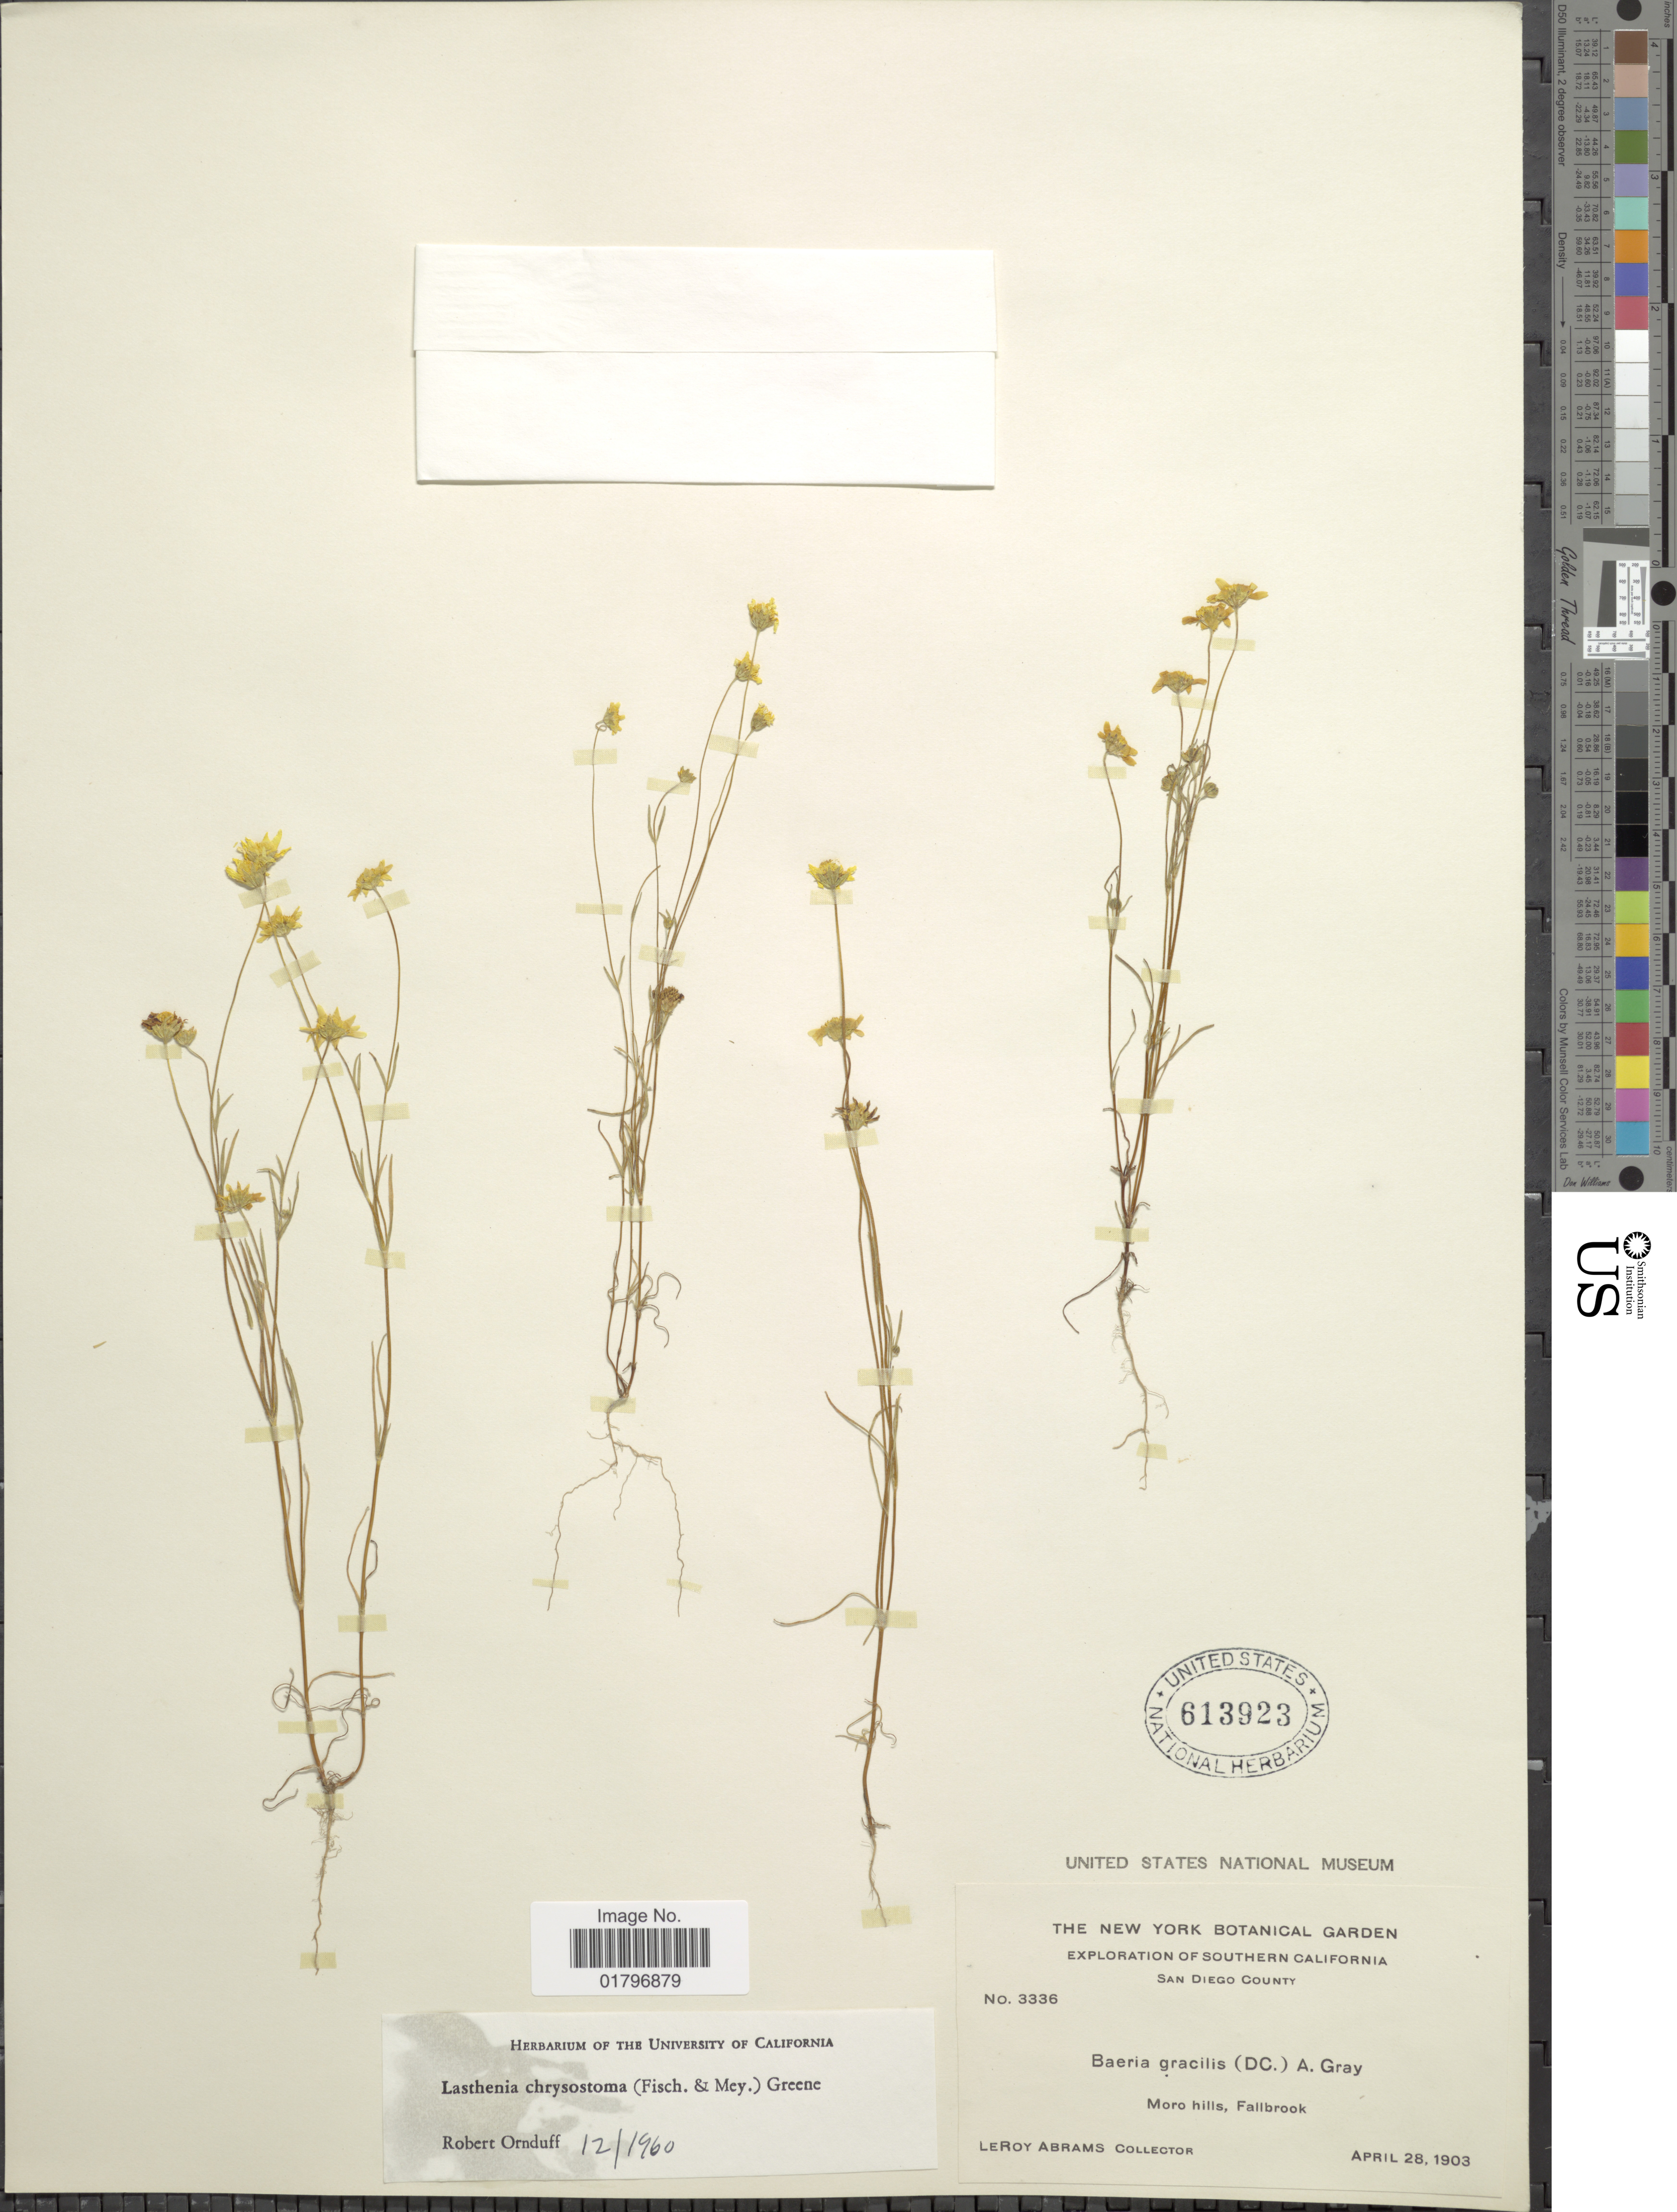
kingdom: Plantae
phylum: Tracheophyta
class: Magnoliopsida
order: Asterales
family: Asteraceae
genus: Lasthenia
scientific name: Lasthenia chrysostoma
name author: (Fisch. & C.A. Mey.) Greene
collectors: L. Abrams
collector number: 3336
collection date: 1903-04-28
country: United States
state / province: California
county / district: San Diego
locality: Southern California. San Diego County. Moro hills, Fallbrook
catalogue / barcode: US 613923